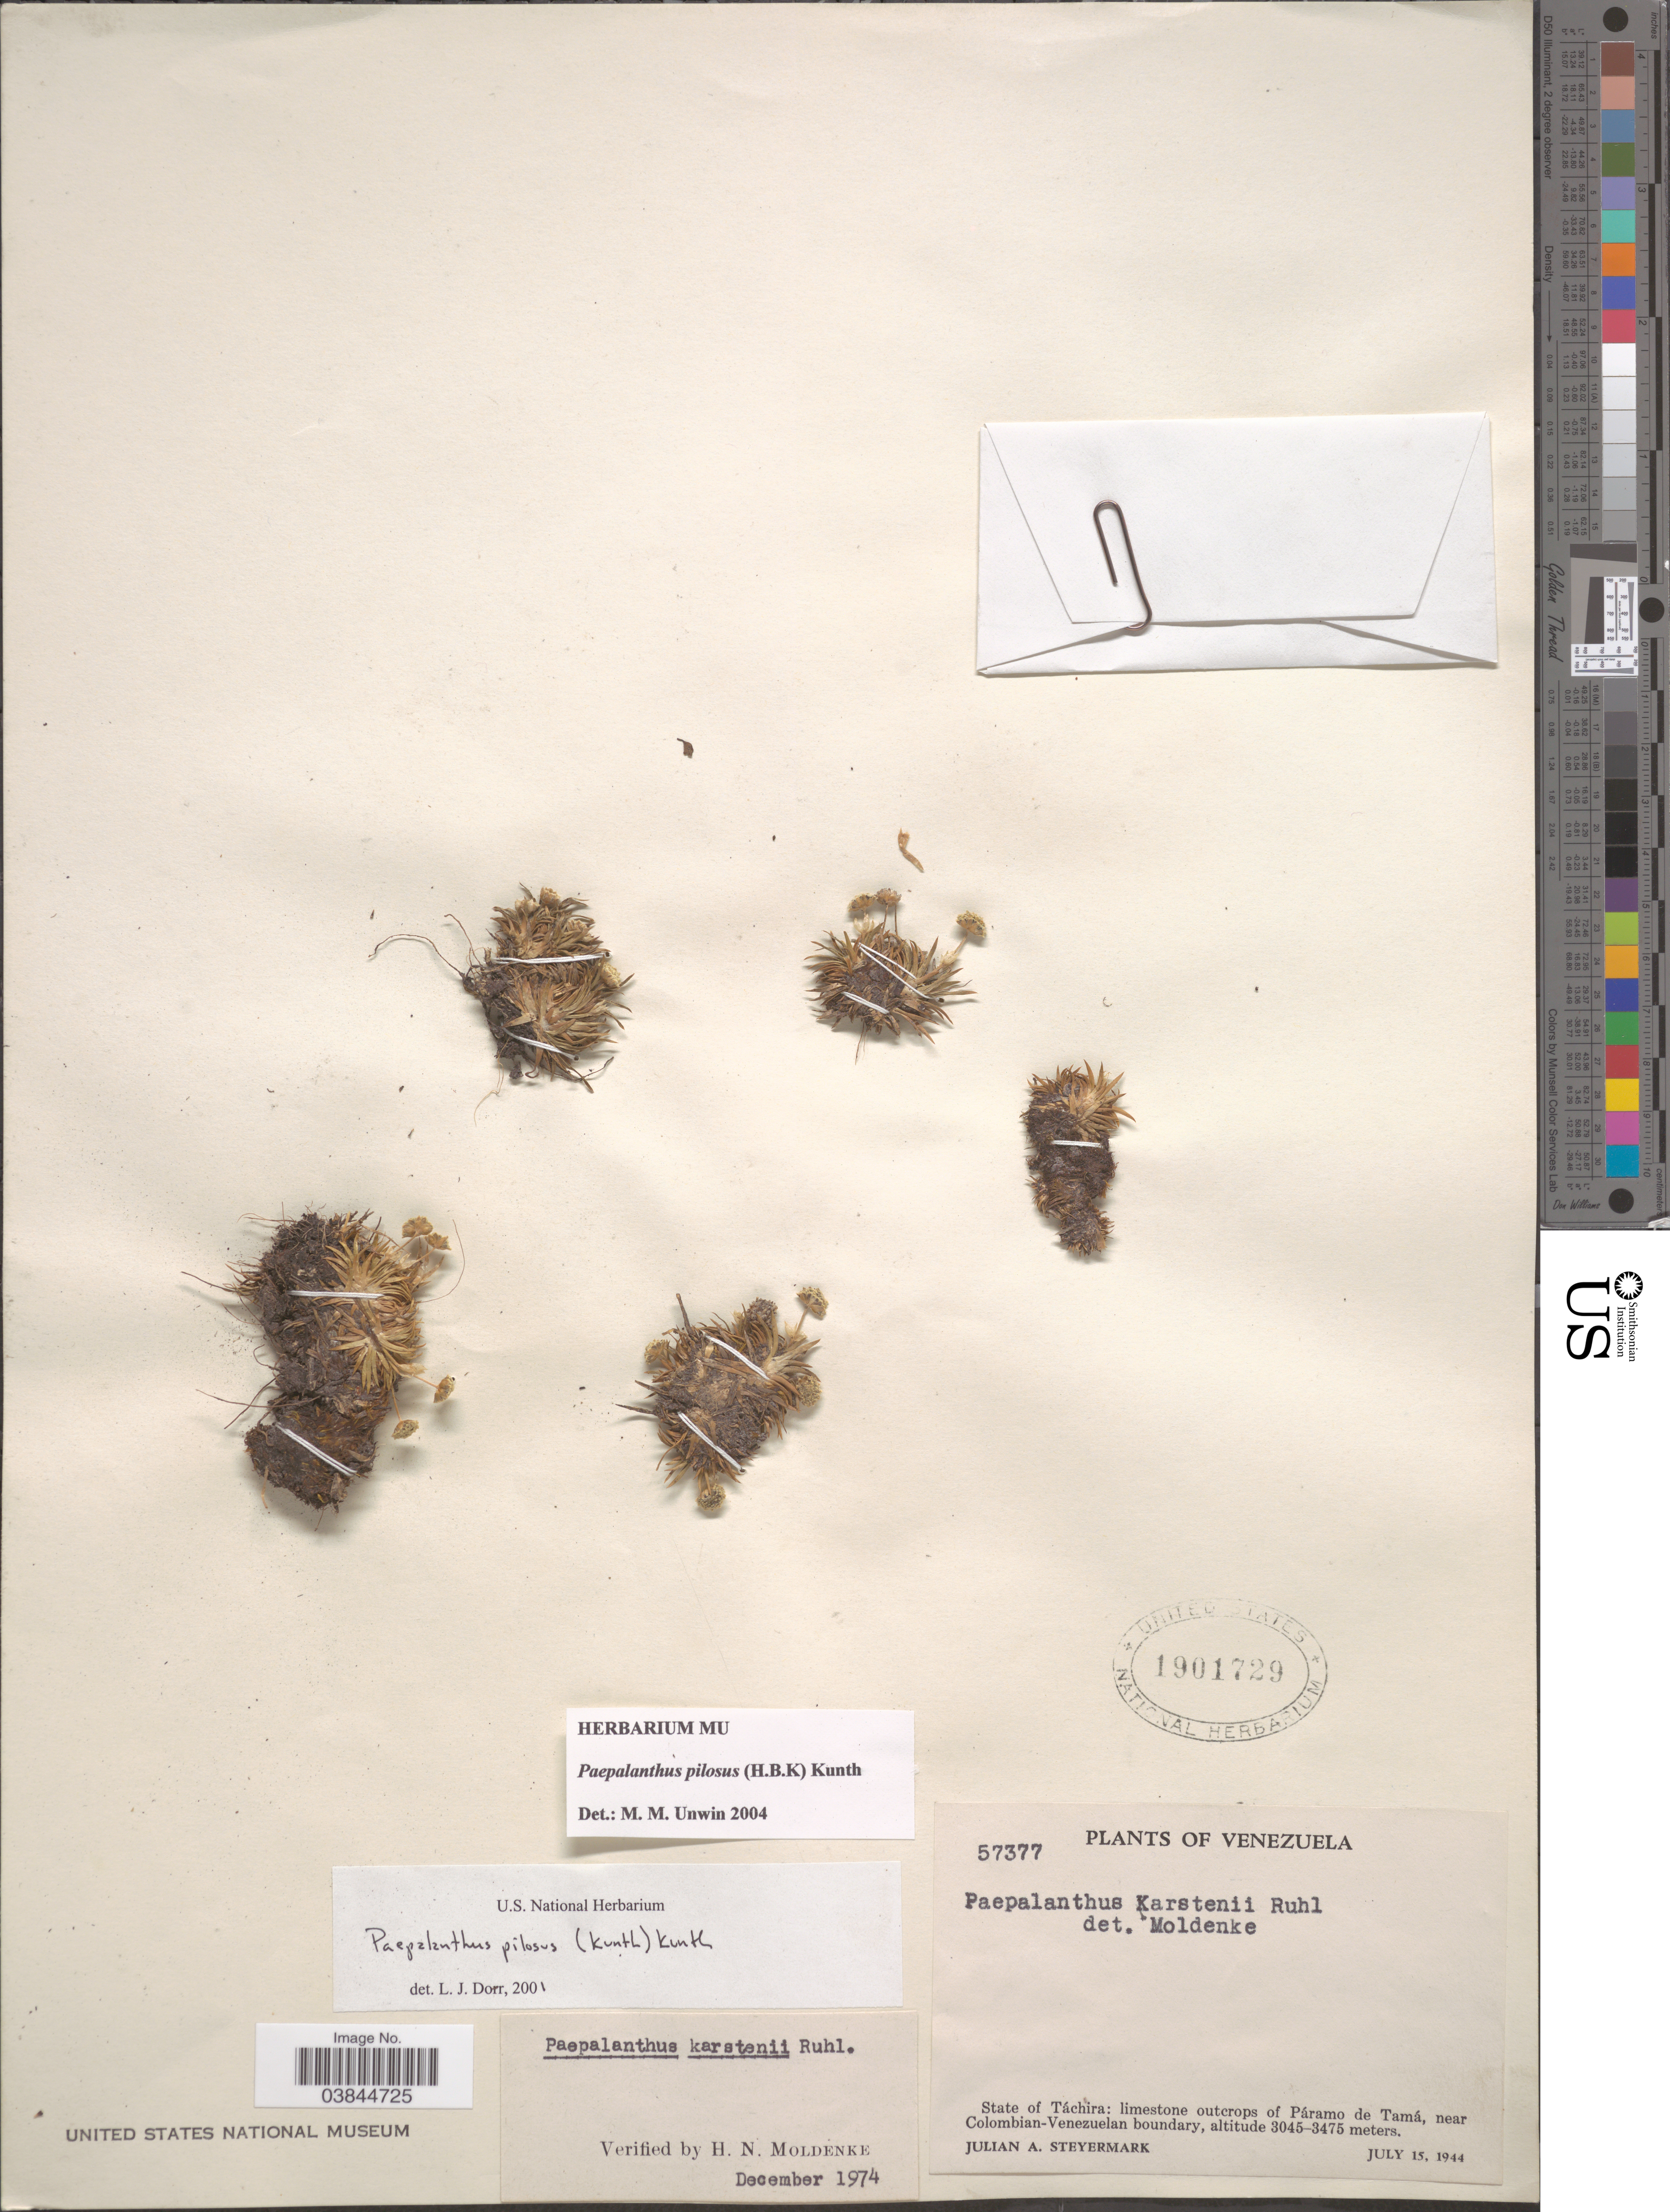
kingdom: Plantae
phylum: Tracheophyta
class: Liliopsida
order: Poales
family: Eriocaulaceae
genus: Paepalanthus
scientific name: Paepalanthus pilosus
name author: (Kunth) Kunth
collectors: J. Steyermark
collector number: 57377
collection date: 1944-07-15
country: Venezuela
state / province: Tachira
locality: Limestone outcrops of Páramo de Tamá, near Colombian-Venezuelan boundary.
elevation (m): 3045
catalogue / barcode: US 1901729